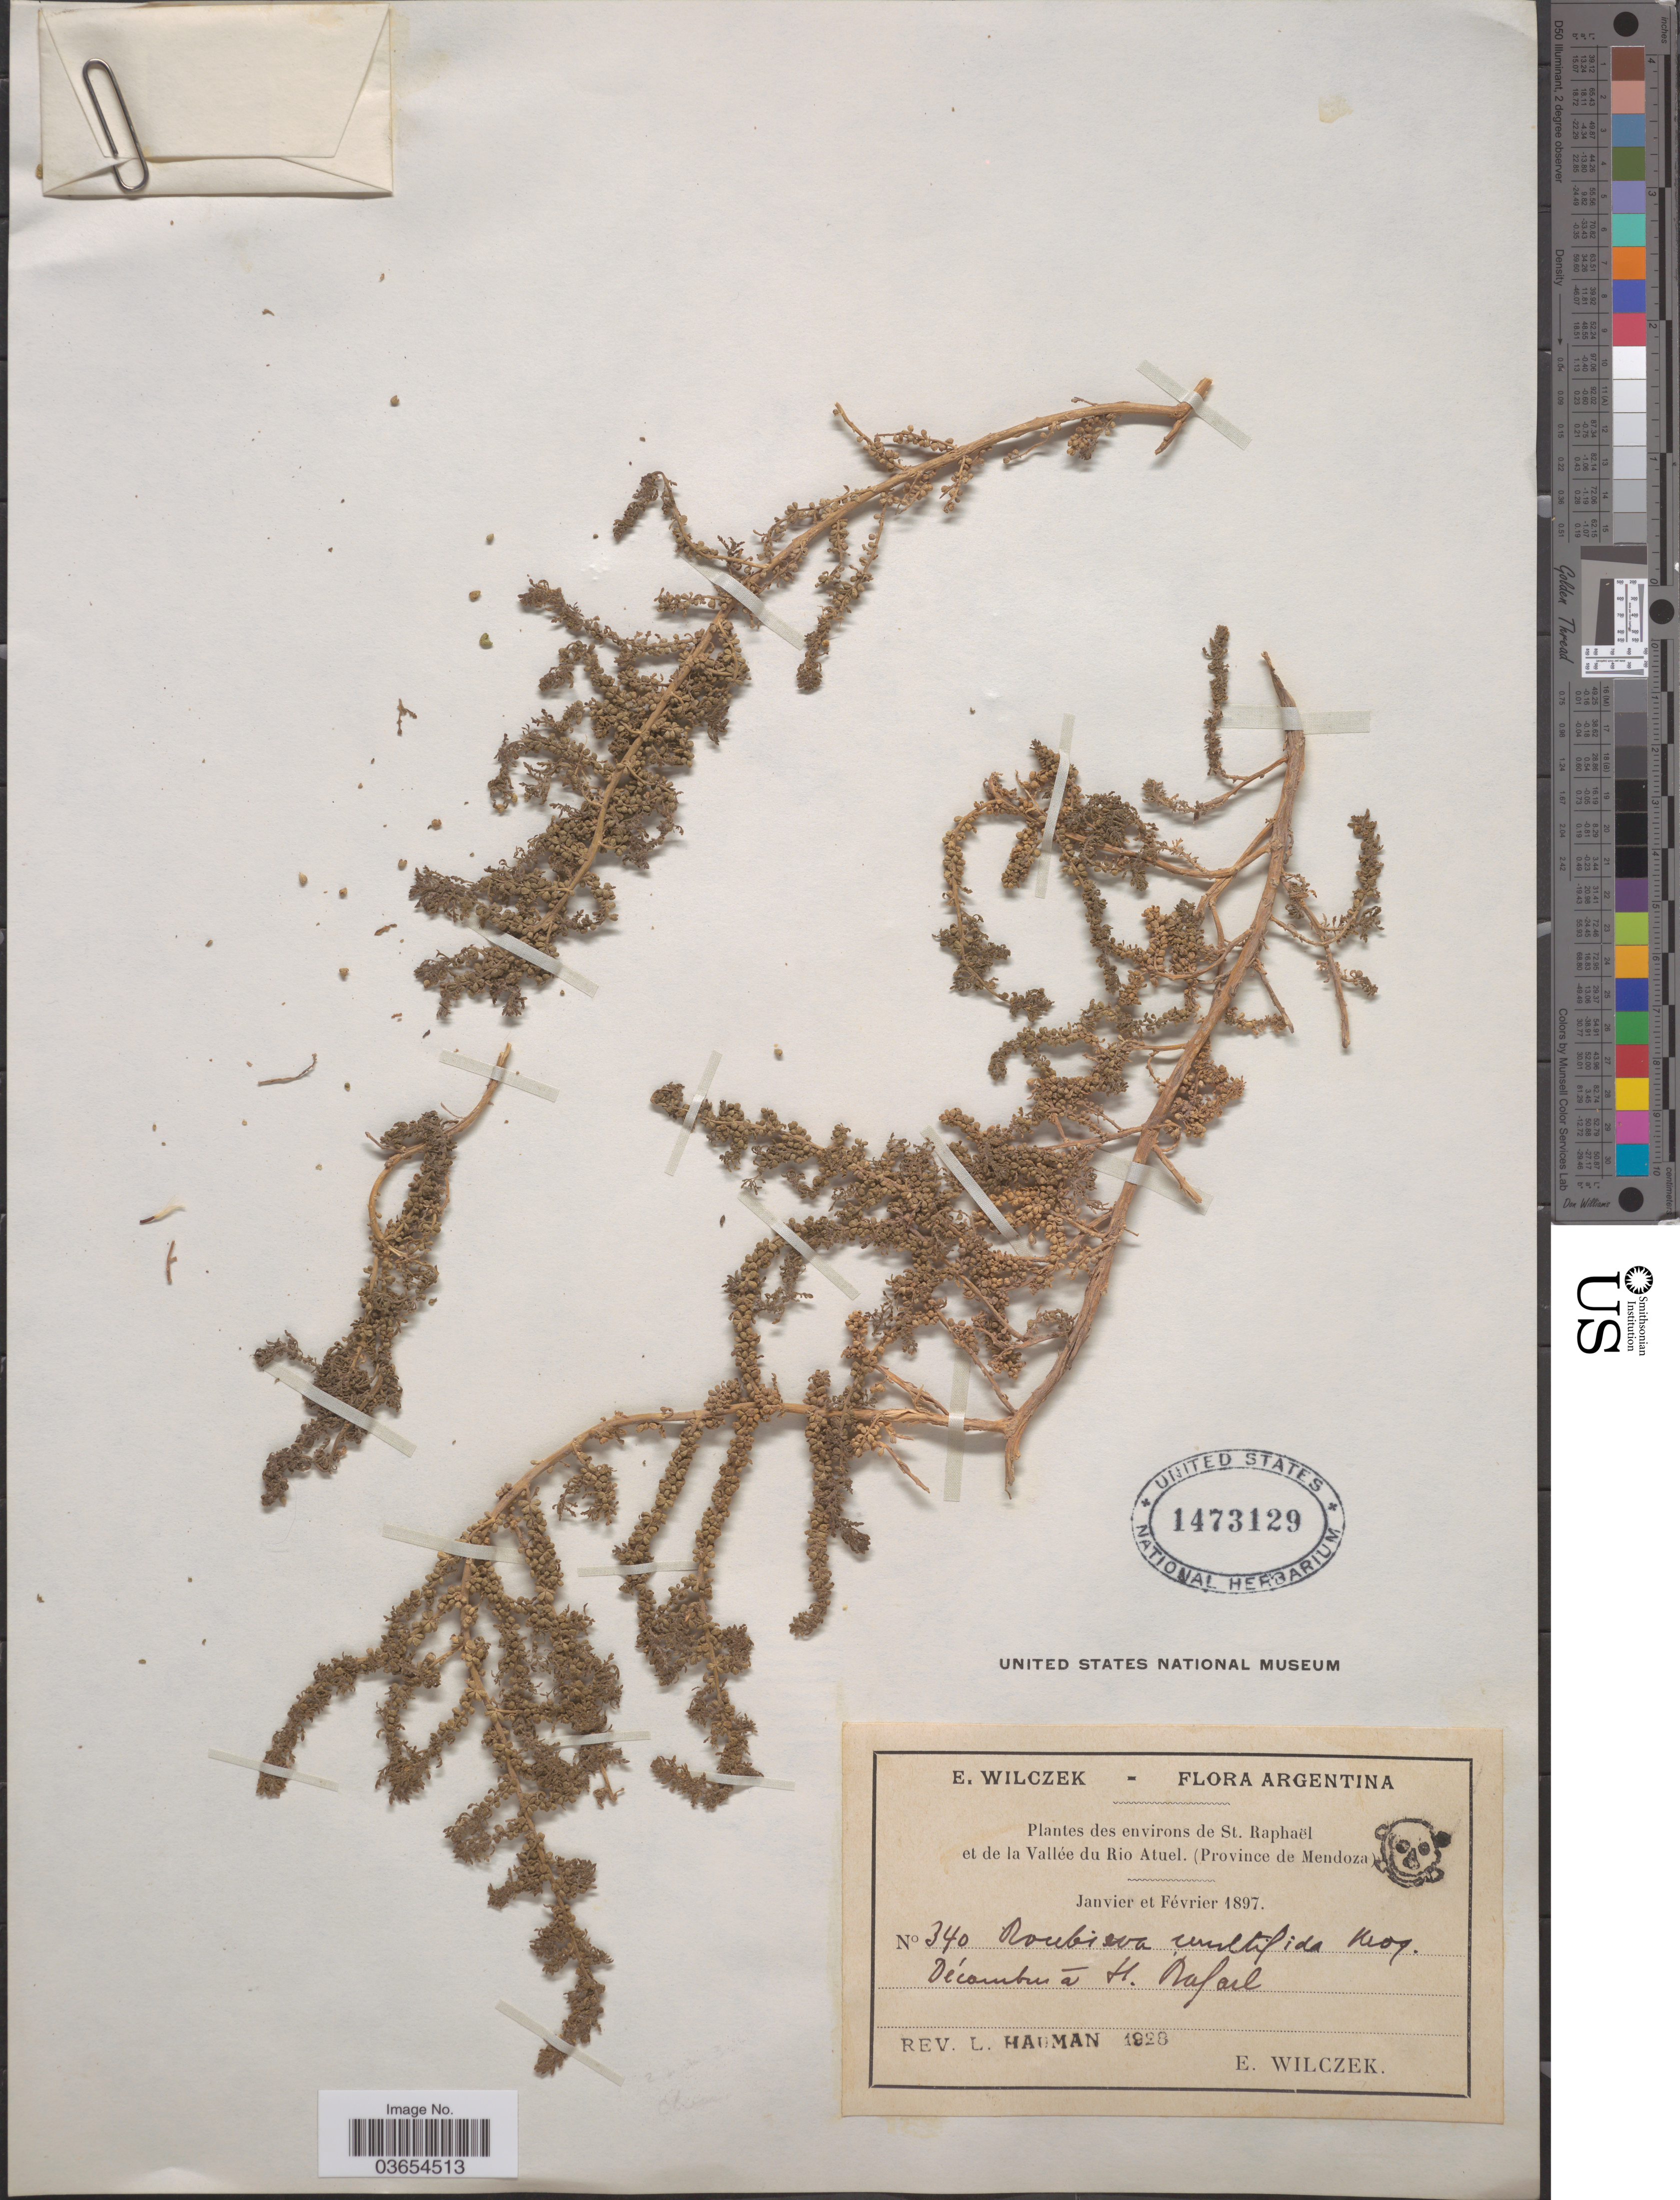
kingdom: Plantae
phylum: Tracheophyta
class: Magnoliopsida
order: Caryophyllales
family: Amaranthaceae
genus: Chenopodium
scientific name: Chenopodium multifidum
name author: L.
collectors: E. Wilczek & L. Hauman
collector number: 340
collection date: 1928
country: Argentina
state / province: Mendoza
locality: Des environs de St. Raphaël et de la Vallée du Rio Atuel. Décombres á St. Rafael.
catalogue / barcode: US 1473129